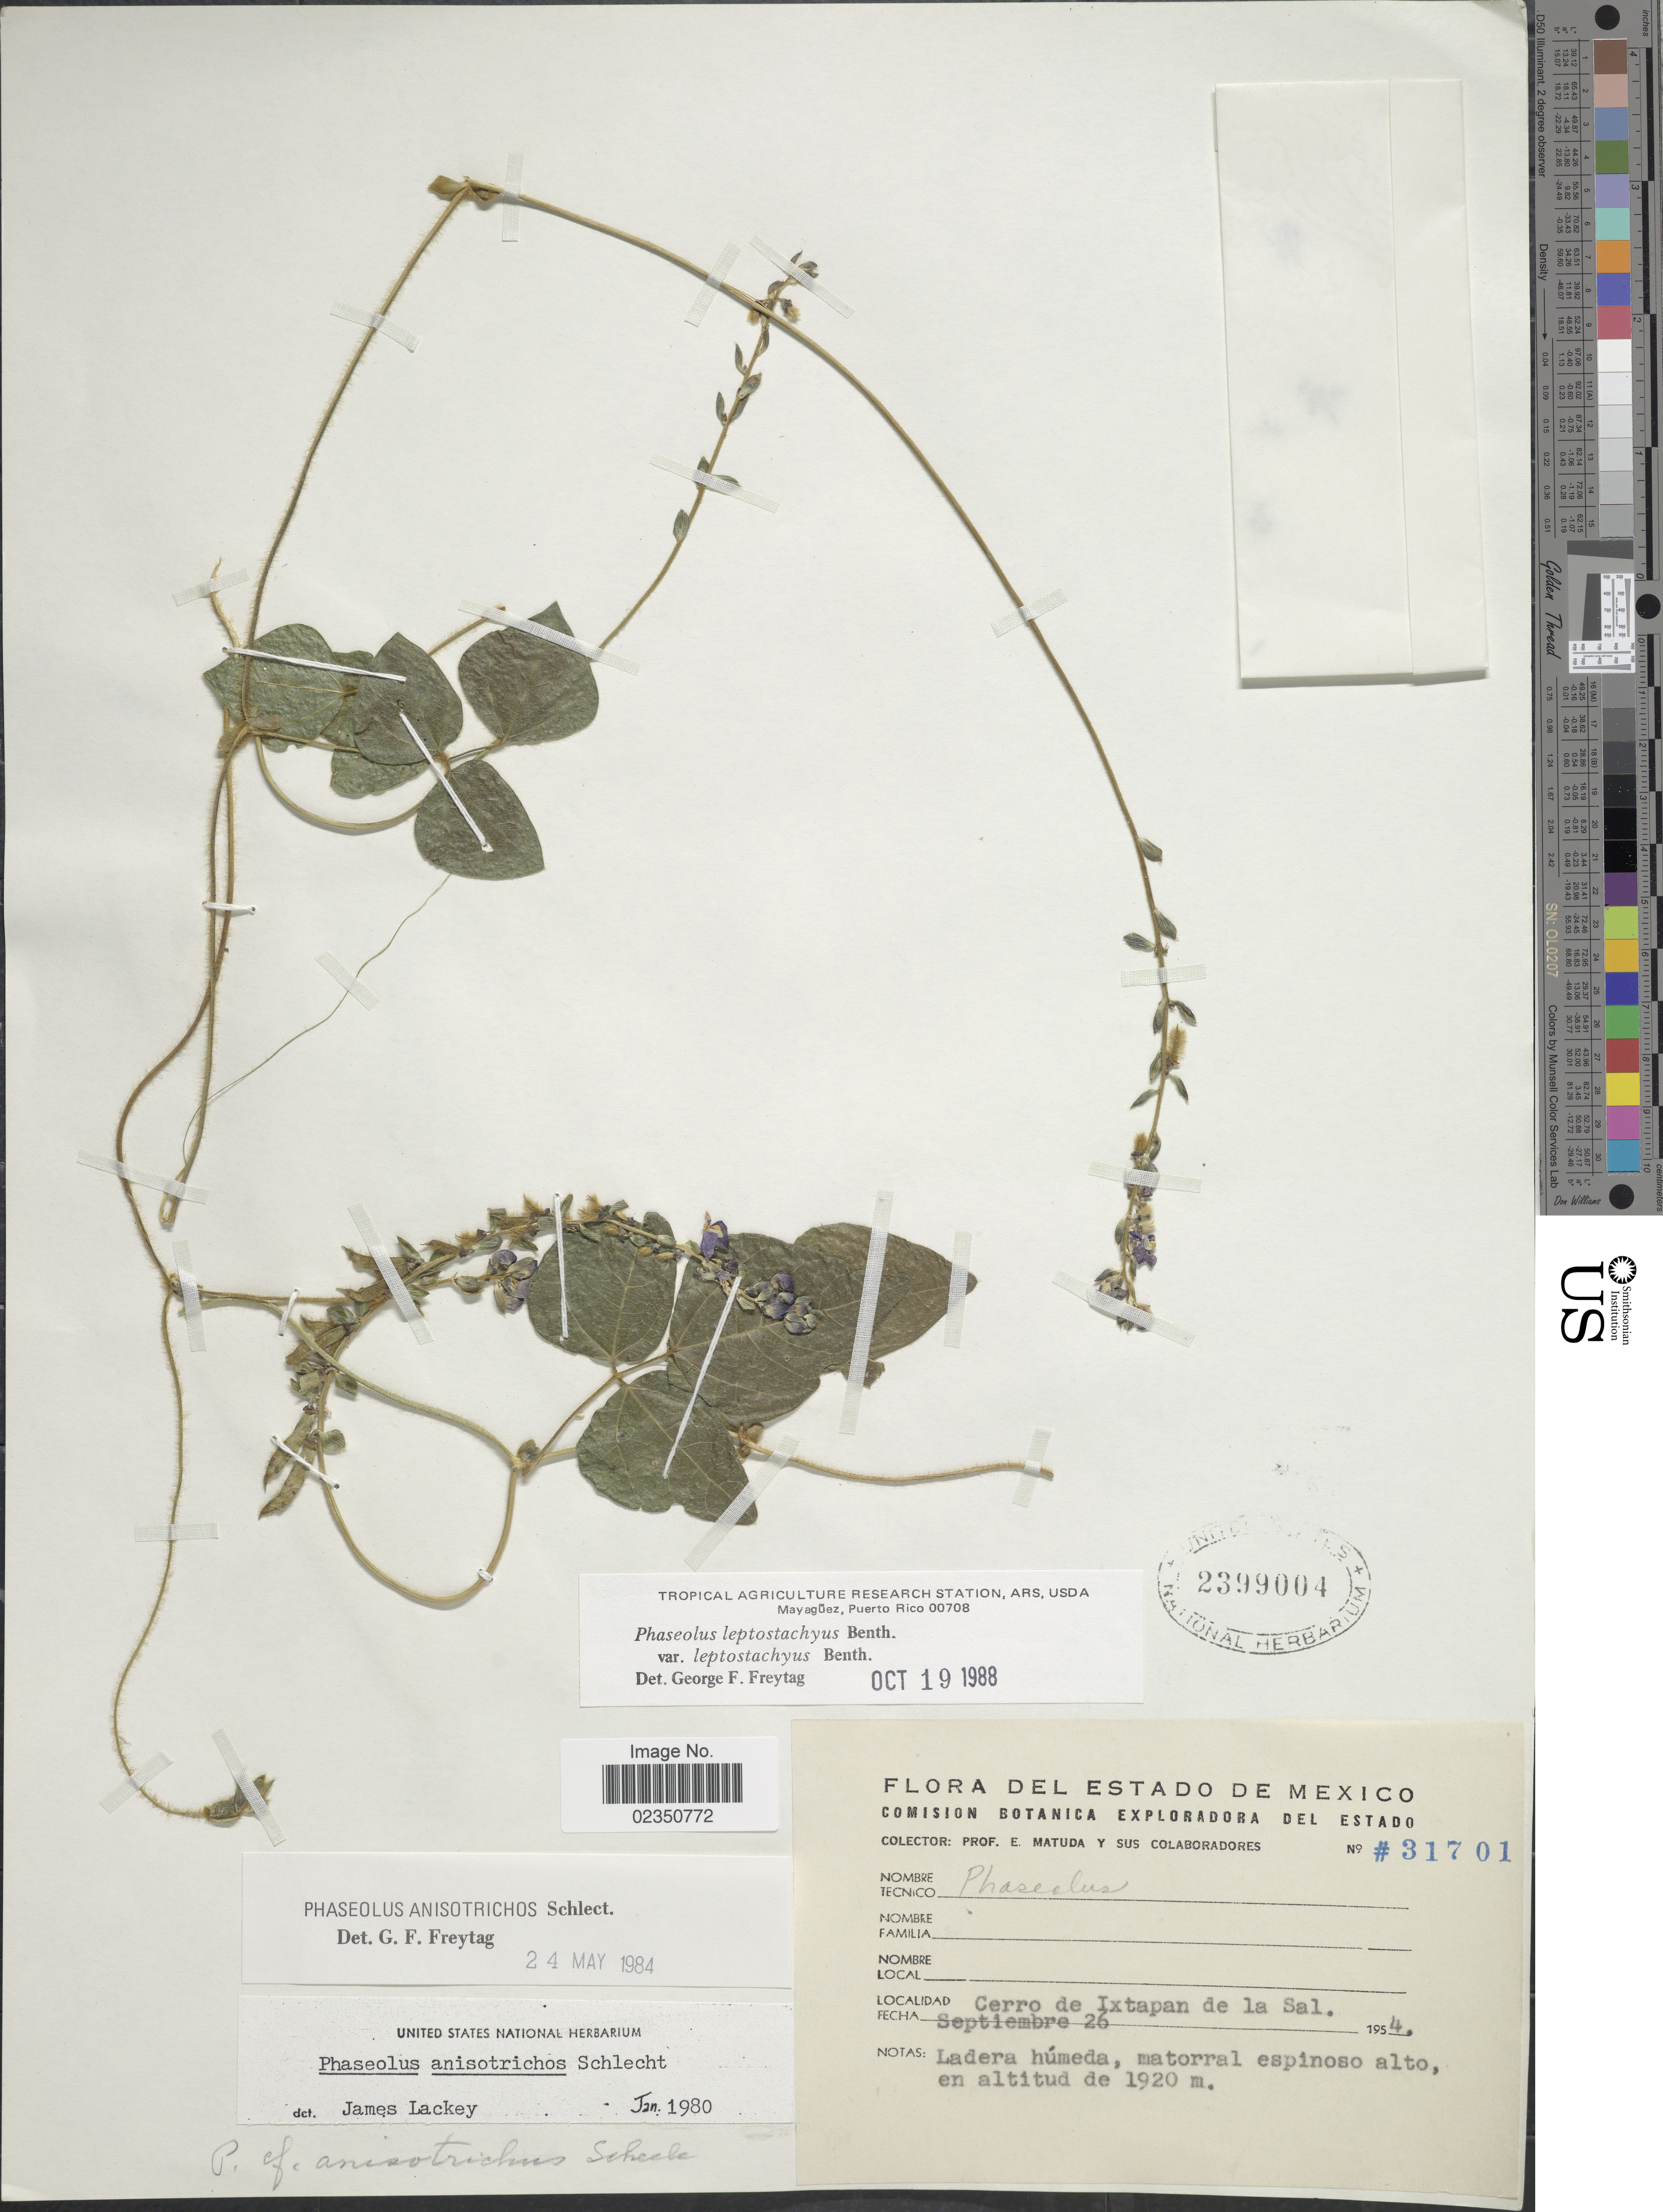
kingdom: Plantae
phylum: Tracheophyta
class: Magnoliopsida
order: Fabales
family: Fabaceae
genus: Phaseolus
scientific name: Phaseolus leptostachyus var. leptostachyus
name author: Benth.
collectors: E. Matuda & Sus Colaboradores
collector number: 31701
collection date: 1954-09-26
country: Mexico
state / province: México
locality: Cerro de Ixtapan de la Sal.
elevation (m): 1920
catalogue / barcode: US 2399004